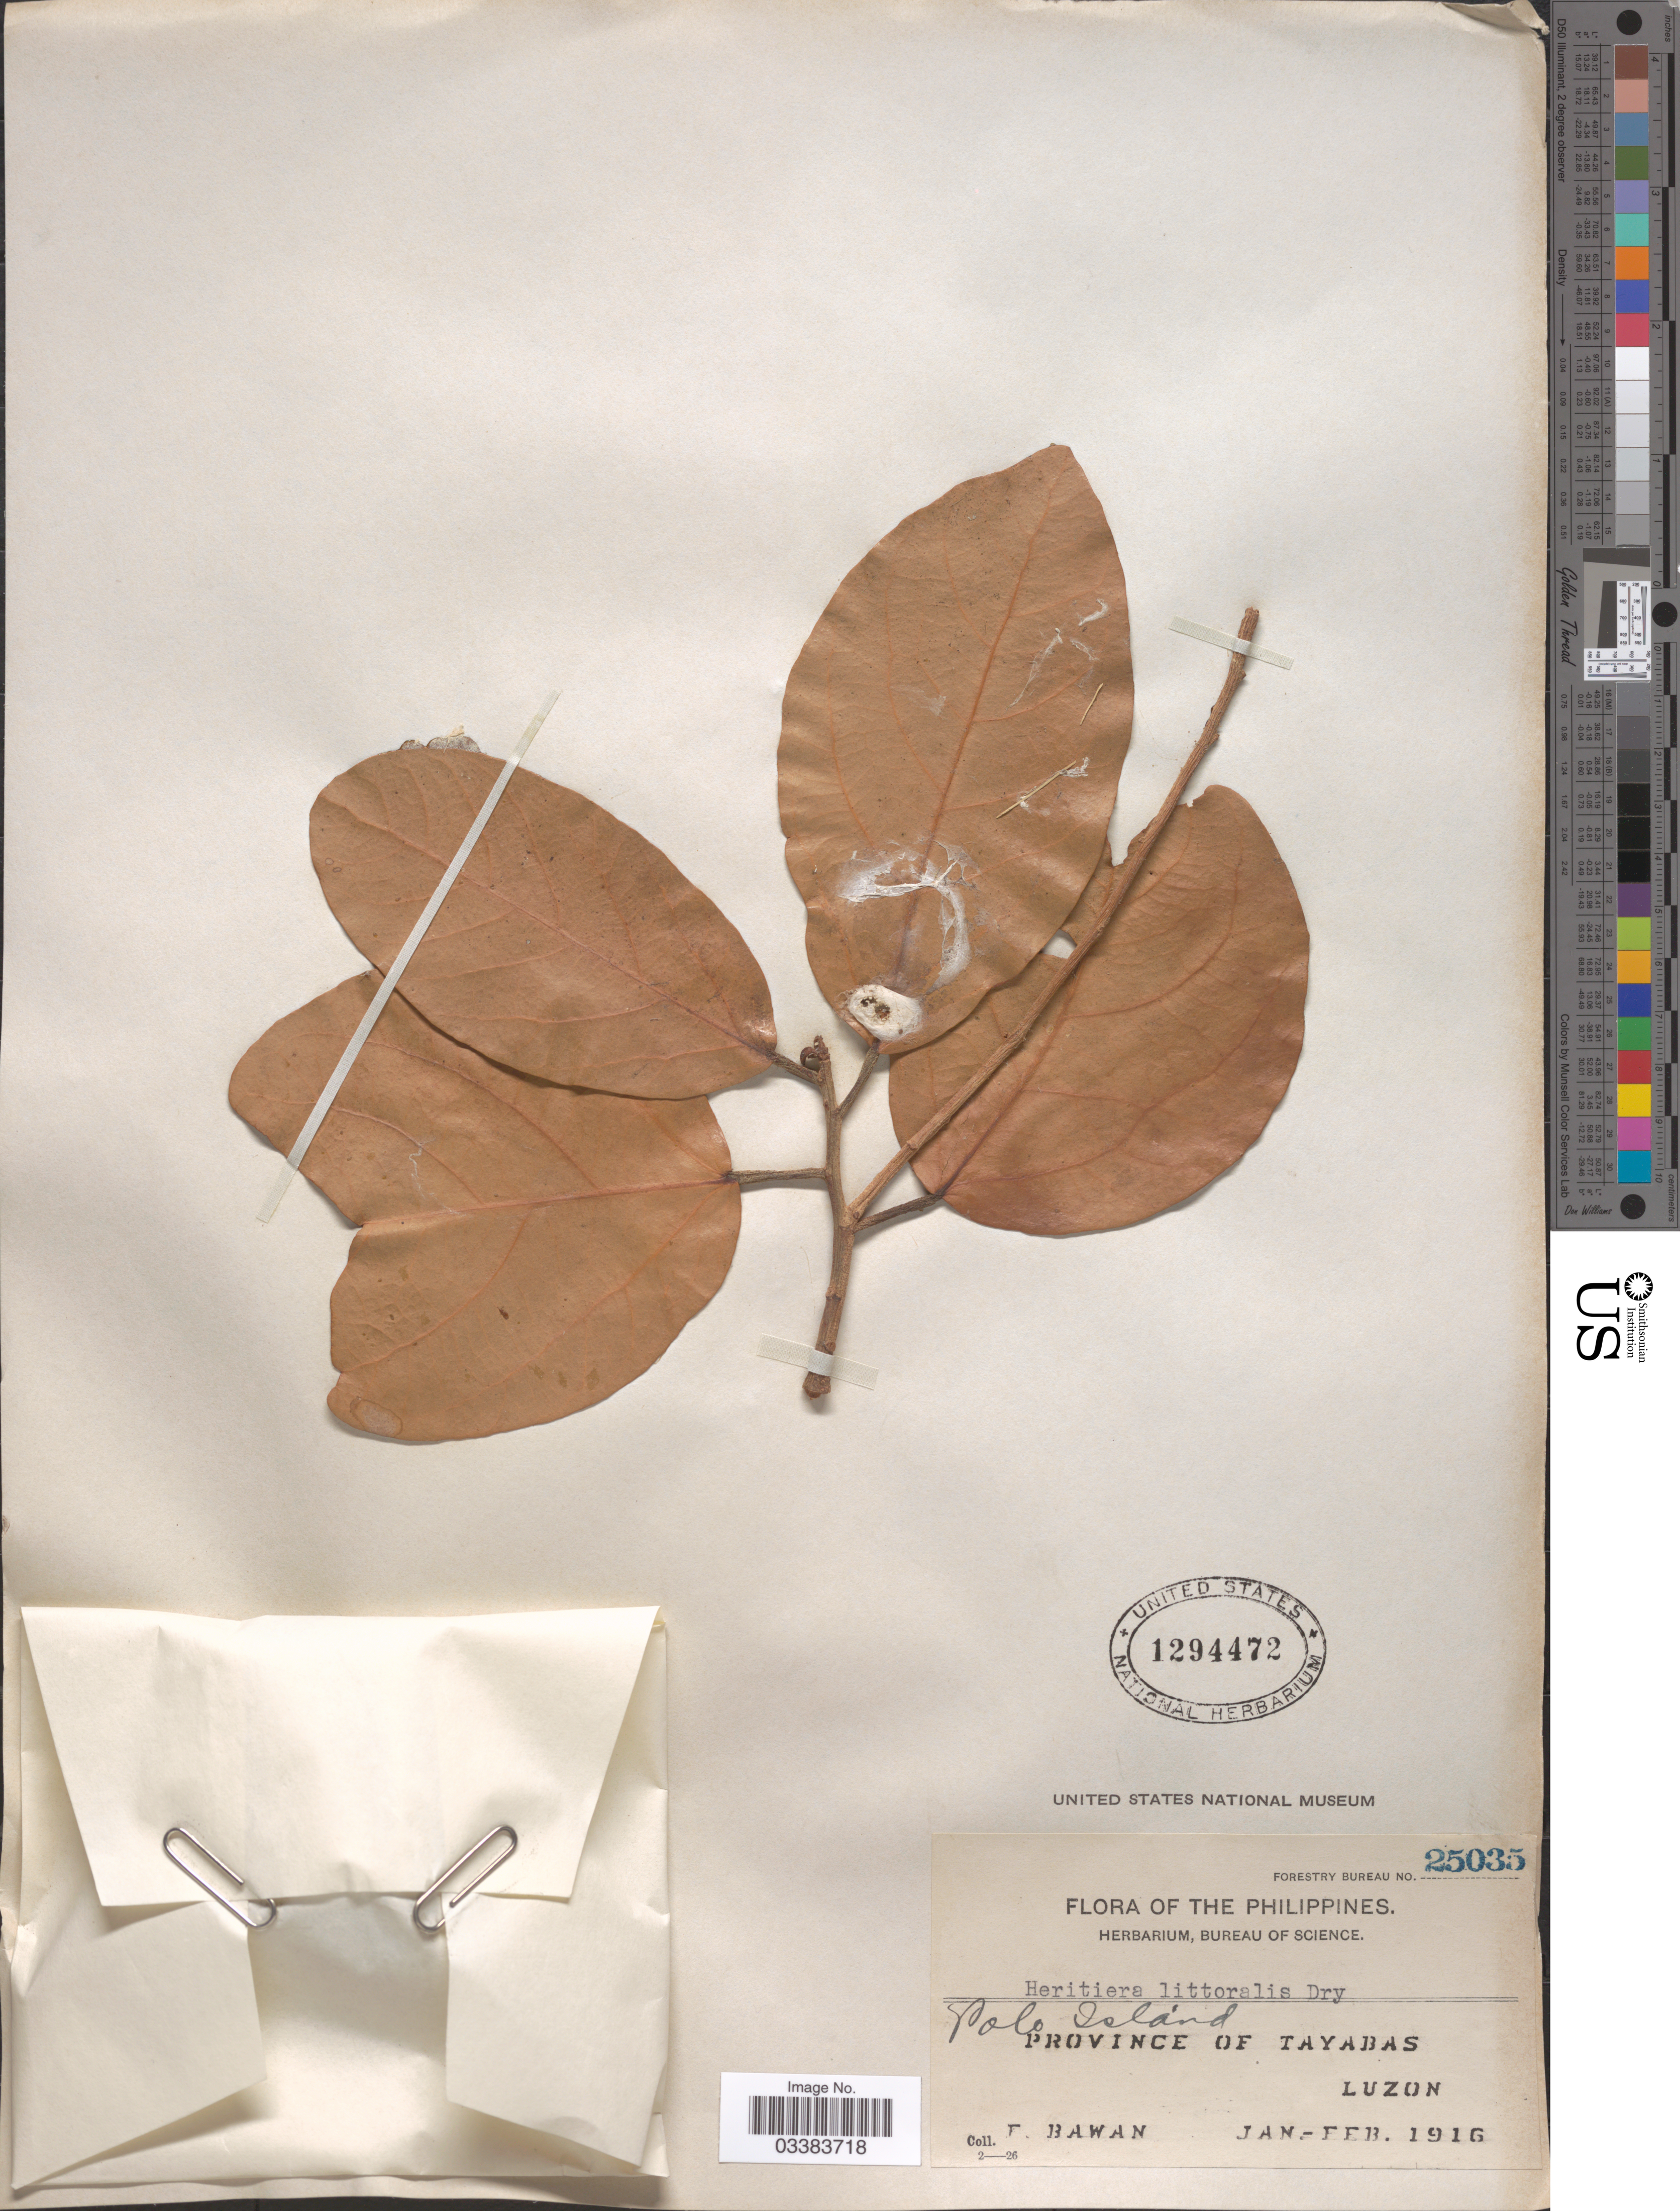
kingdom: Plantae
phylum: Tracheophyta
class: Magnoliopsida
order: Malvales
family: Malvaceae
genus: Heritiera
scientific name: Heritiera littoralis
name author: Aiton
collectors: F. Bawan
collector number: Forestry Bureau 25035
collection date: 1916-01/1916-02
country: Philippines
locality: Province of Tayabas, Luzon. Polo Island.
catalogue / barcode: US 1294472